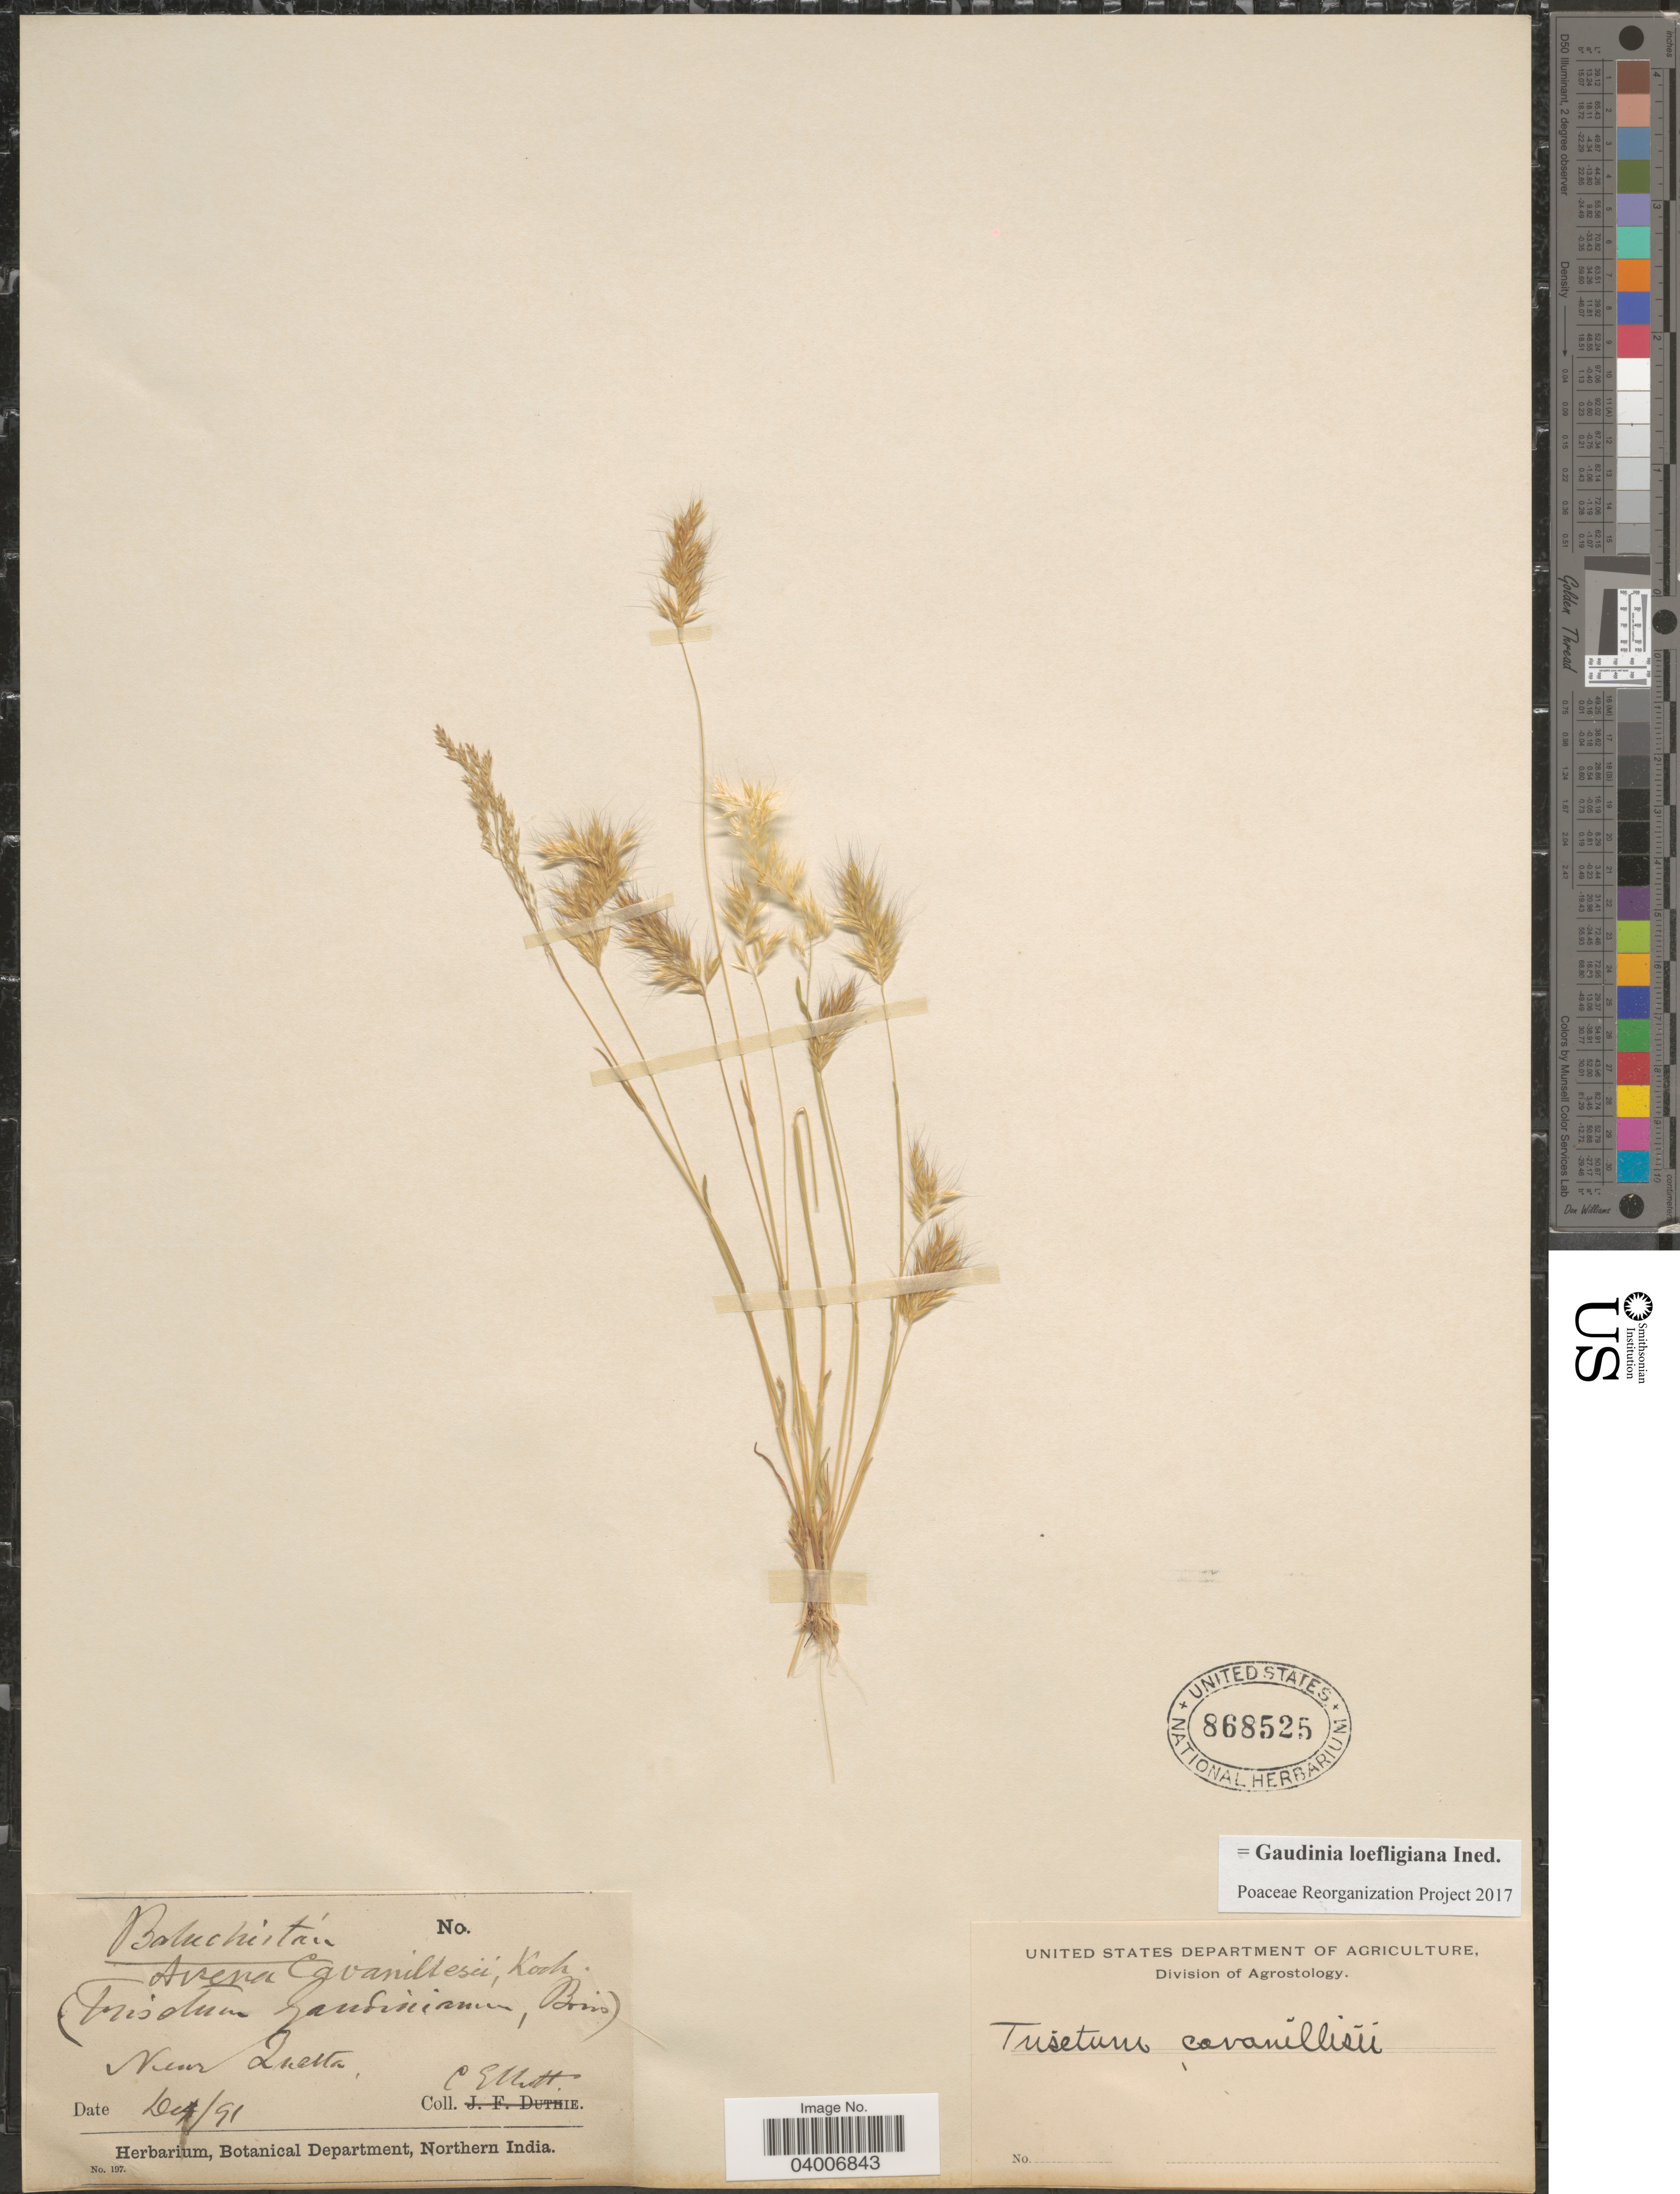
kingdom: Plantae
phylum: Tracheophyta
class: Liliopsida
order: Poales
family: Poaceae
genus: Gaudinia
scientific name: Gaudinia loefligiana ined.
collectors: C. Elliott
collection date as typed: Transcribed d/m/y: /12/91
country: Pakistan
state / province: Balochistan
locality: Baluchistán. Near Quetta.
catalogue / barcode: US 868525